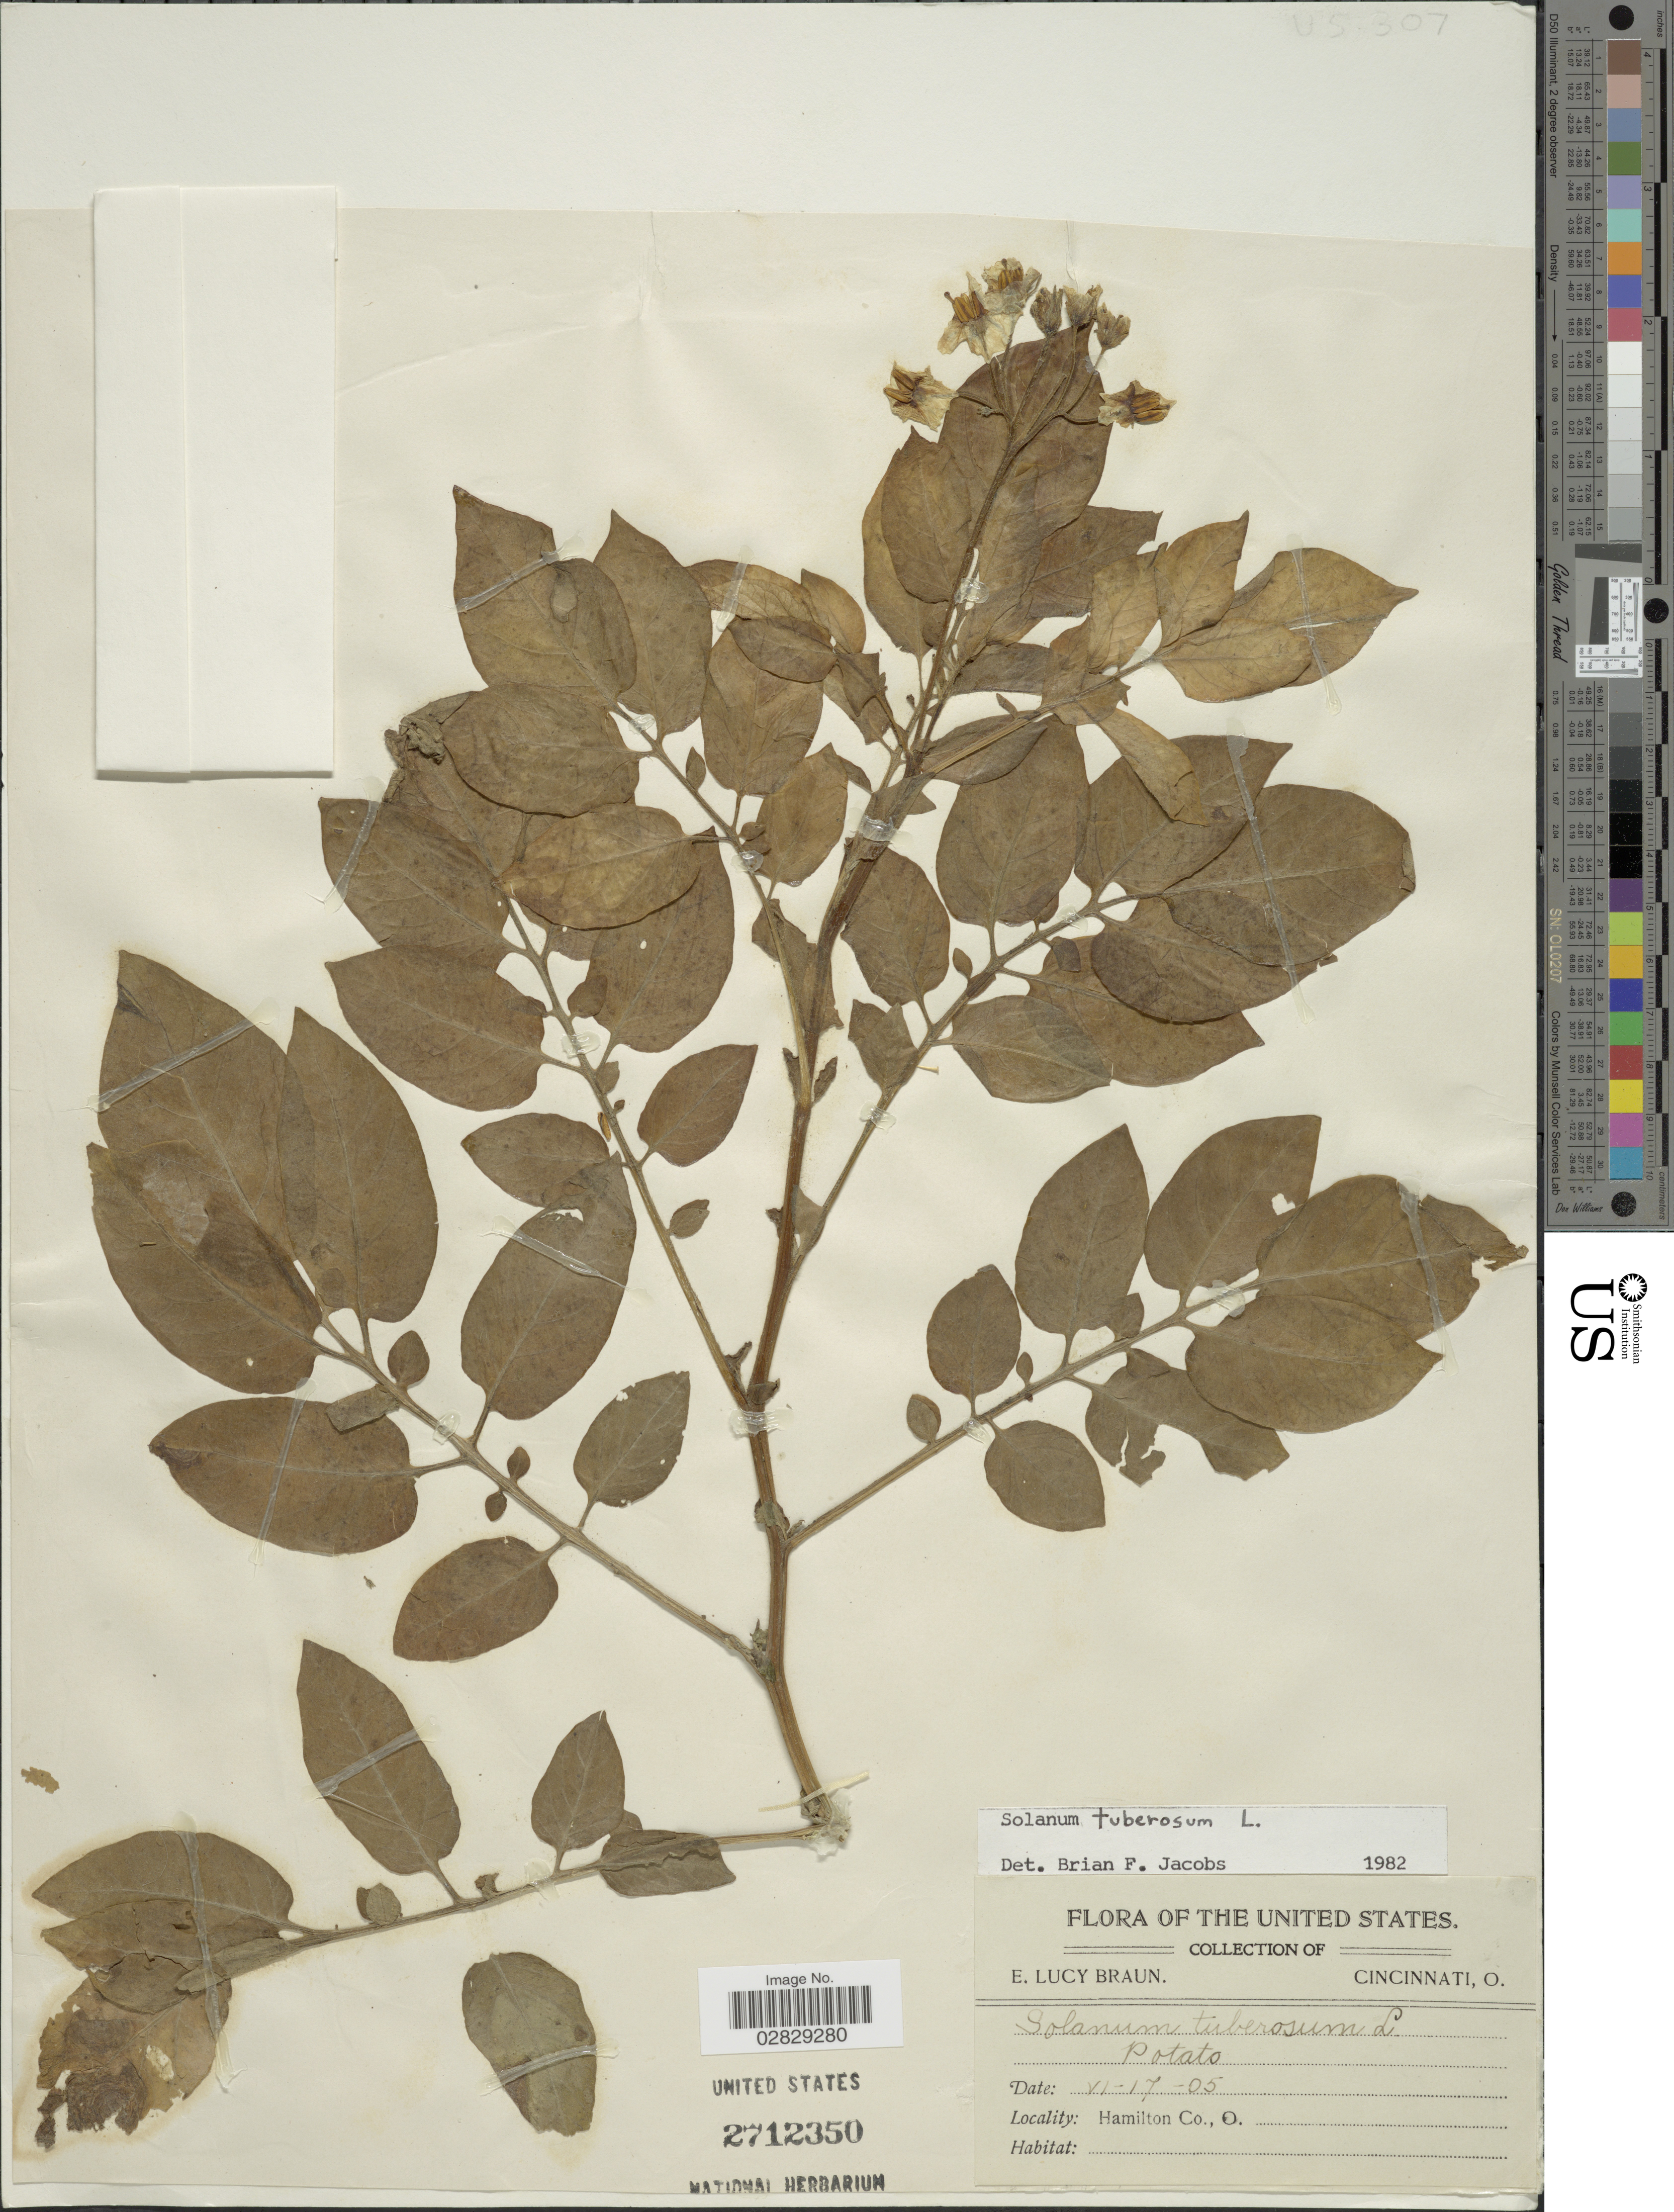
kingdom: Plantae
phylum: Tracheophyta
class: Magnoliopsida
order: Solanales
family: Solanaceae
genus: Solanum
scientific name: Solanum tuberosum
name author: L.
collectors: E. L. Braun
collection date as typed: Transcribed d/m/y: 17/6/5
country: United States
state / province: Ohio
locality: Hamilton Co.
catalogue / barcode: US 2712350